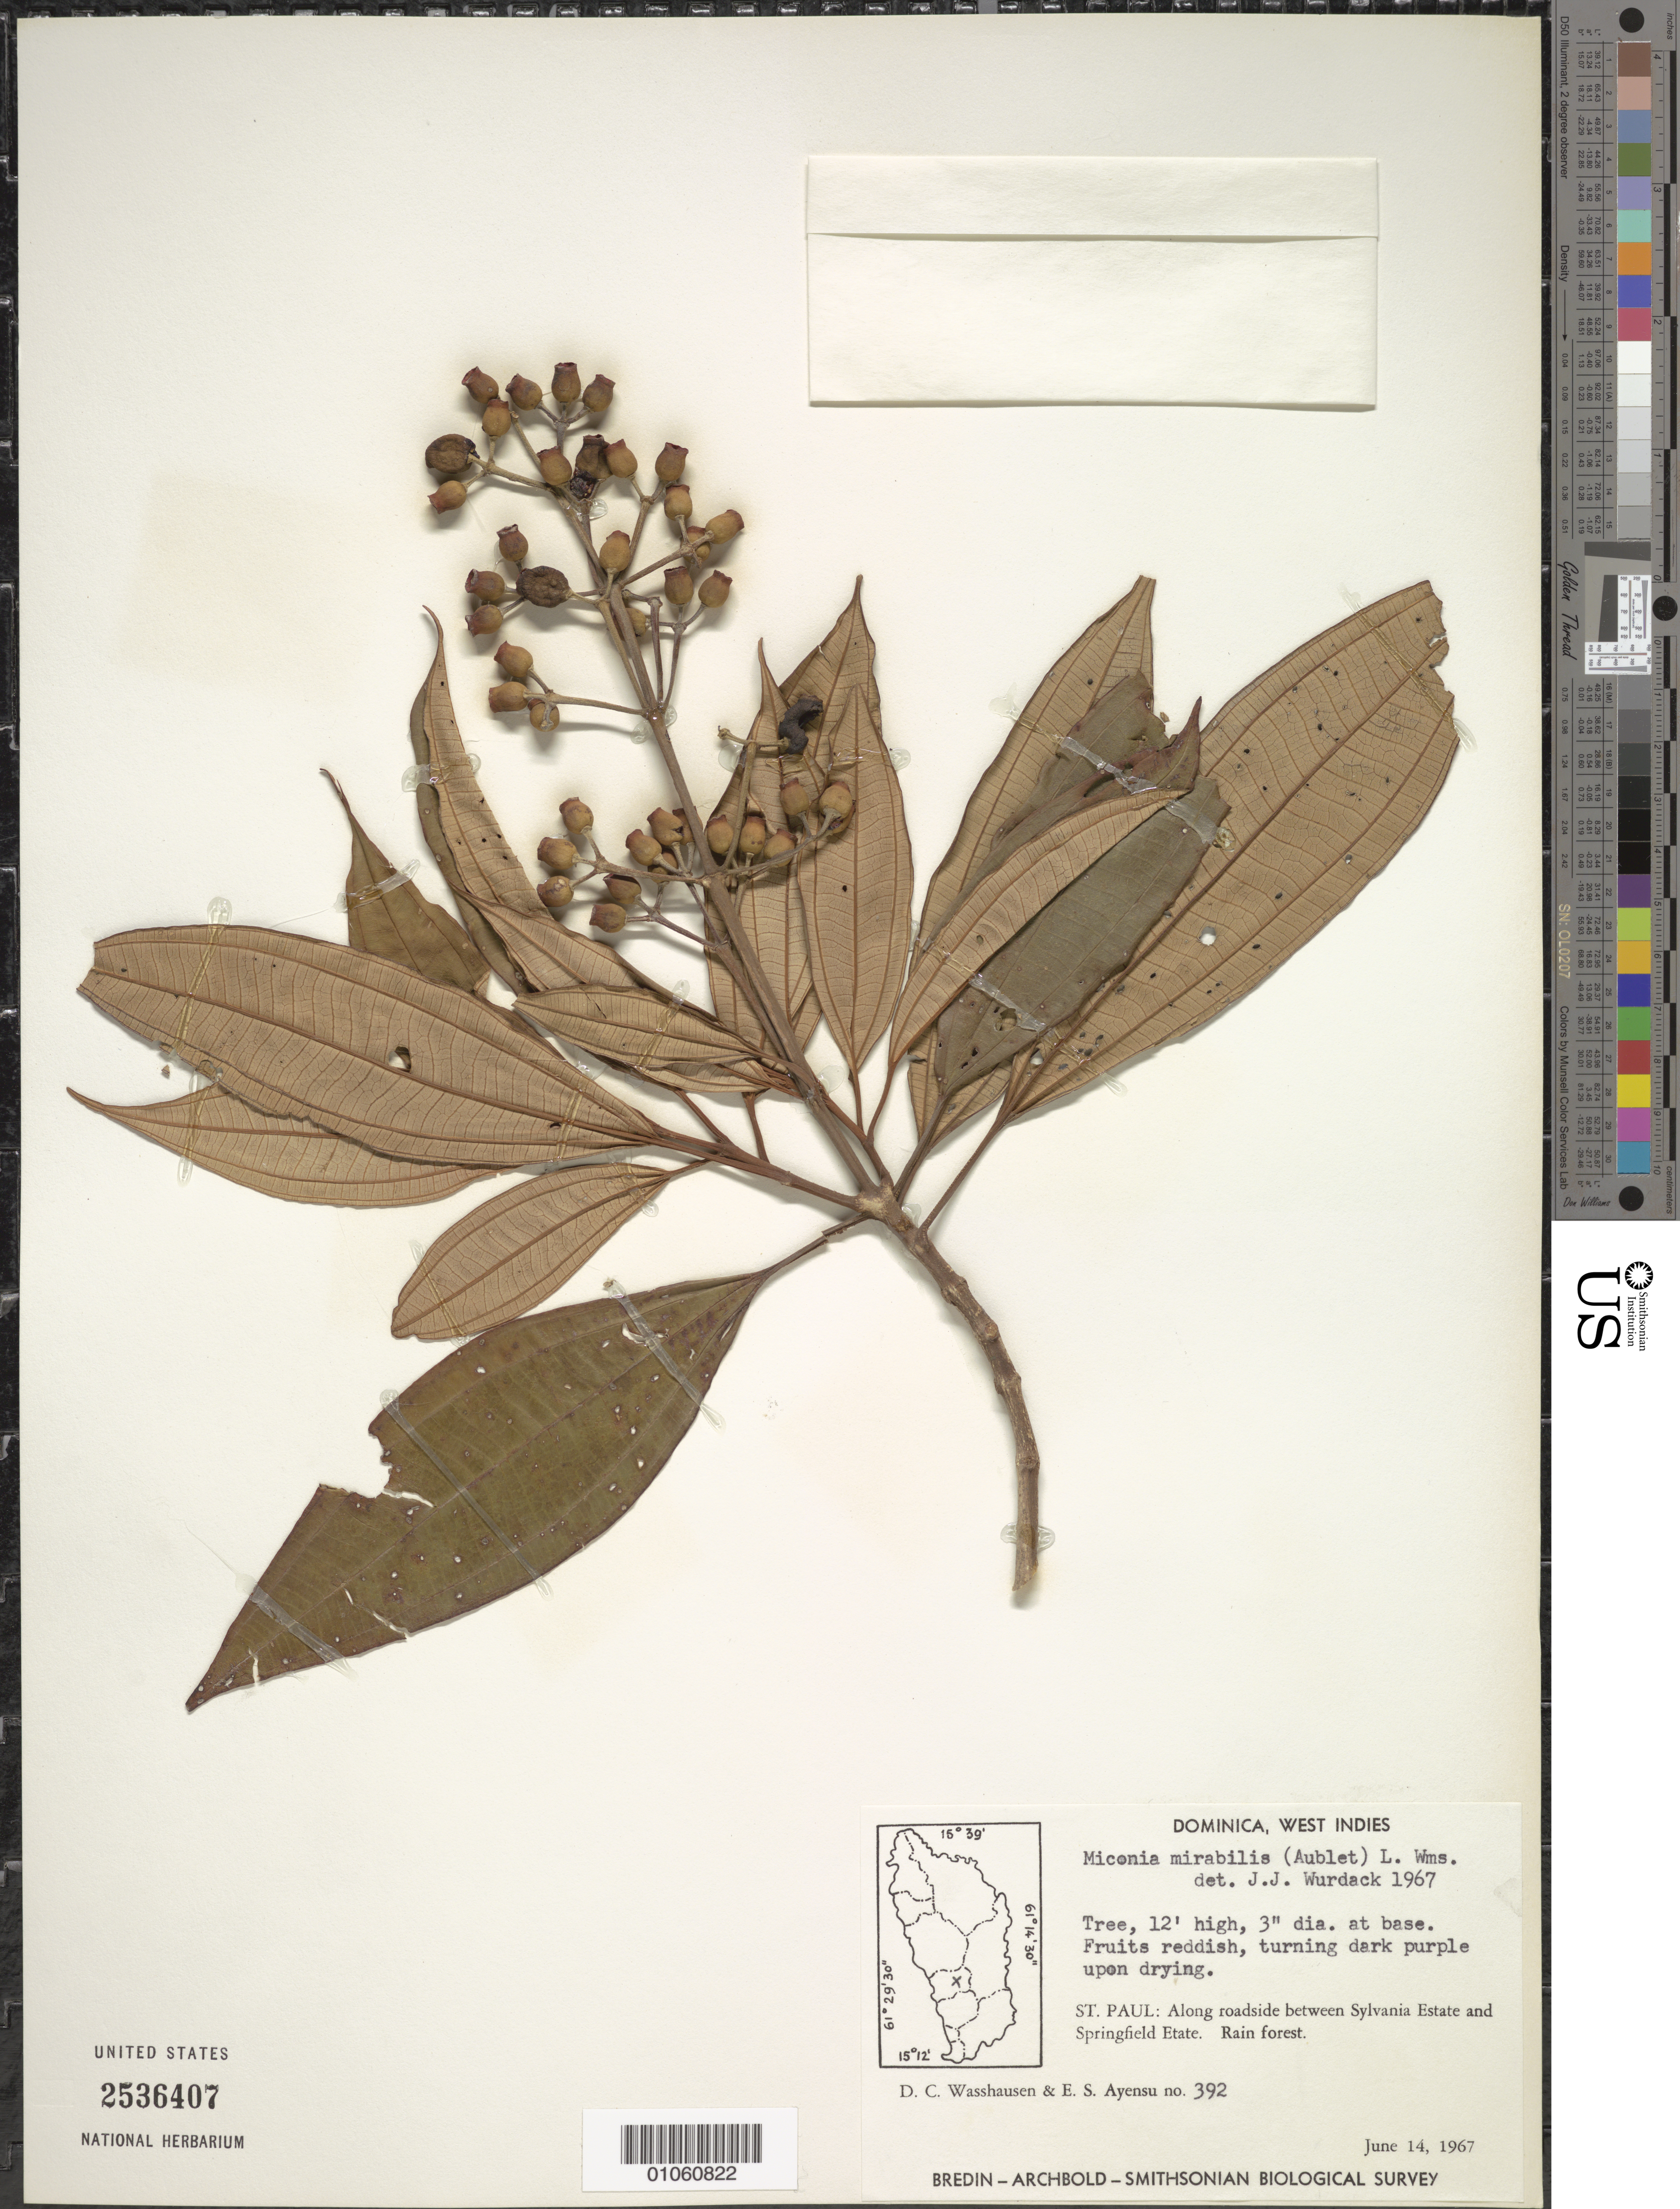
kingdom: Plantae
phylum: Tracheophyta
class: Magnoliopsida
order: Myrtales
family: Melastomataceae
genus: Miconia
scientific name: Miconia mirabilis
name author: (Aubl.) L.O. Williams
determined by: Wurdack, John J., (US), US (UNITED STATES)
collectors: D. C. Wasshausen & E. S. Ayensu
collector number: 392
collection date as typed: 14 Jun 1967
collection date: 1967-06-14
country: Dominica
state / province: St. Paul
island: Dominica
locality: Between Sylvania Estate and Springfield Estate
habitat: Rainforest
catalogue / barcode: US 2536407